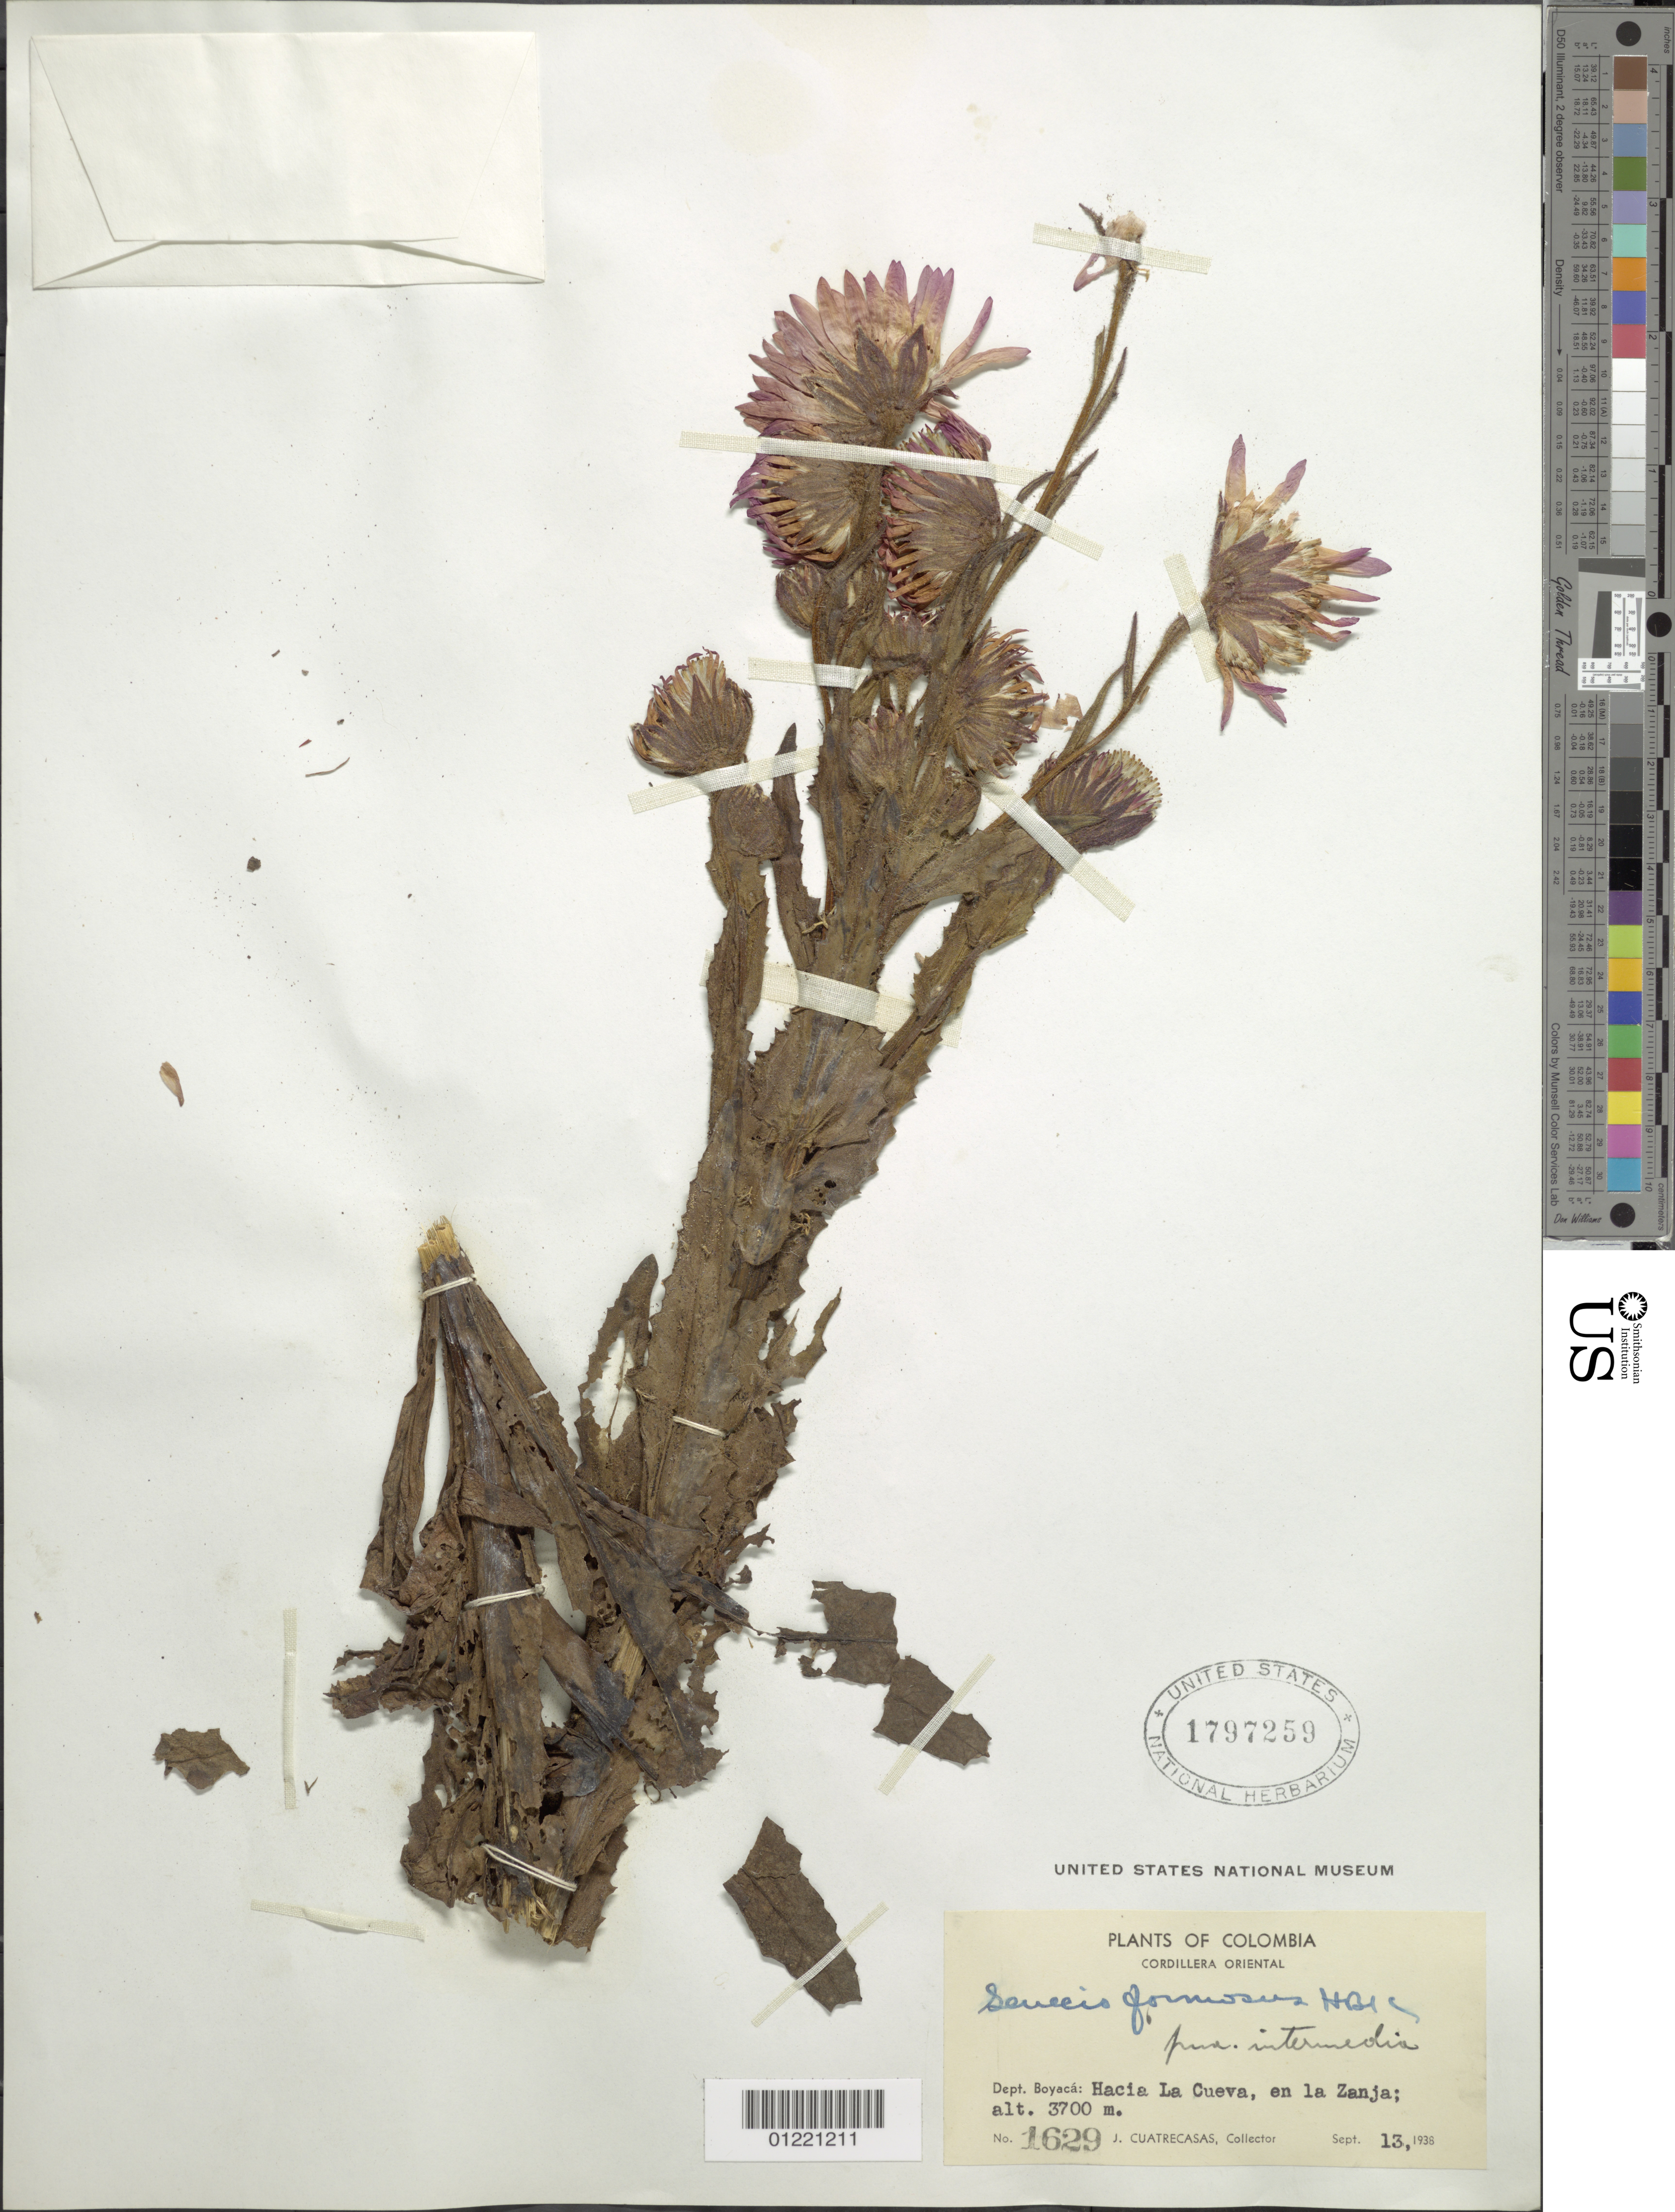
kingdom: Plantae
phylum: Tracheophyta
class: Magnoliopsida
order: Asterales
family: Asteraceae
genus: Senecio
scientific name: Senecio wedglacialis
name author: Cuatrec.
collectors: J. Cuatrecasas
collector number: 1629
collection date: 1938-09-13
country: Colombia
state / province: Boyacá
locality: Hacia La Cueva, en la Zanja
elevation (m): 3700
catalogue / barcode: US 1797259